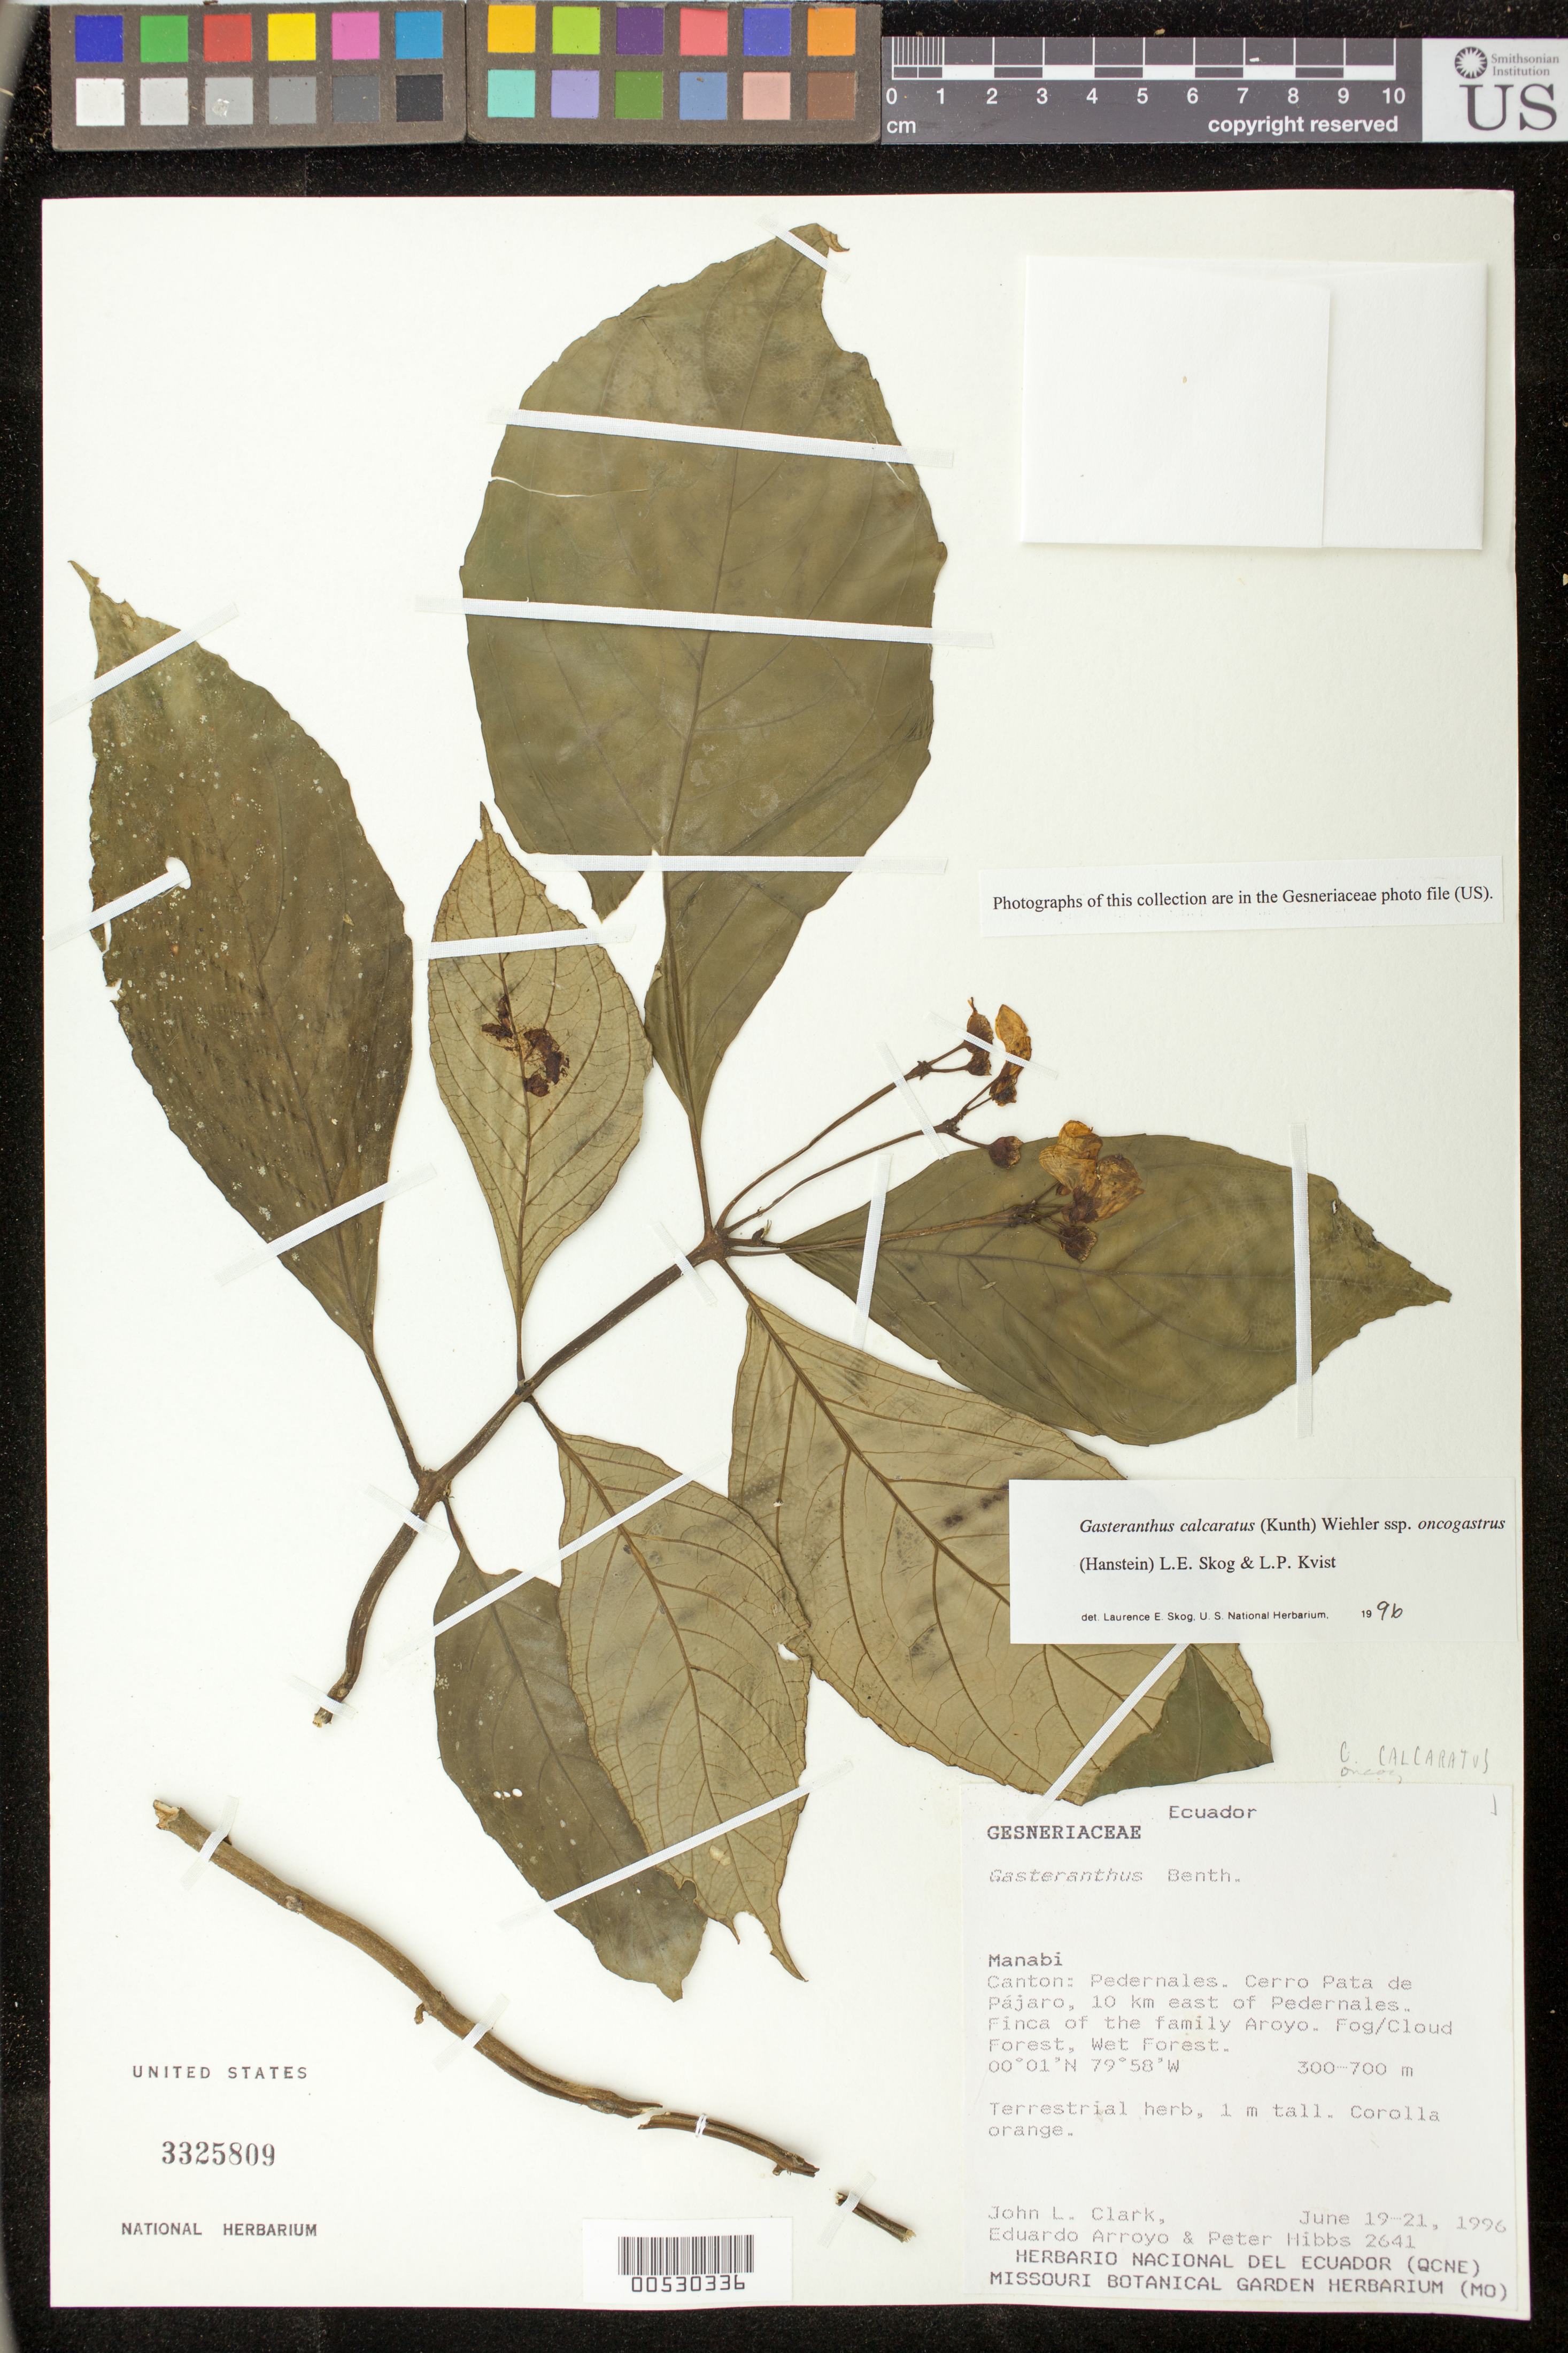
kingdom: Plantae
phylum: Tracheophyta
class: Magnoliopsida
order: Lamiales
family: Gesneriaceae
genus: Sinningia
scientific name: Sinningia incarnata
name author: (Aubl.) D.L. Denham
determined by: Skog, Laurence E.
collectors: J. L. Clark, E. Arroyo & P. Hibbs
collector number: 2641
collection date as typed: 19-21 Jun 1996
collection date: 1996-06-19/1996-06-21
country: Ecuador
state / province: Manabí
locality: Canton Pedernales, Cerro Pata de Pájaro, 10 km E of Pedernales, Finca of the family Aroyo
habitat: Fog/cloud forest, wet forest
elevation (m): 300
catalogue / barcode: US 3325809